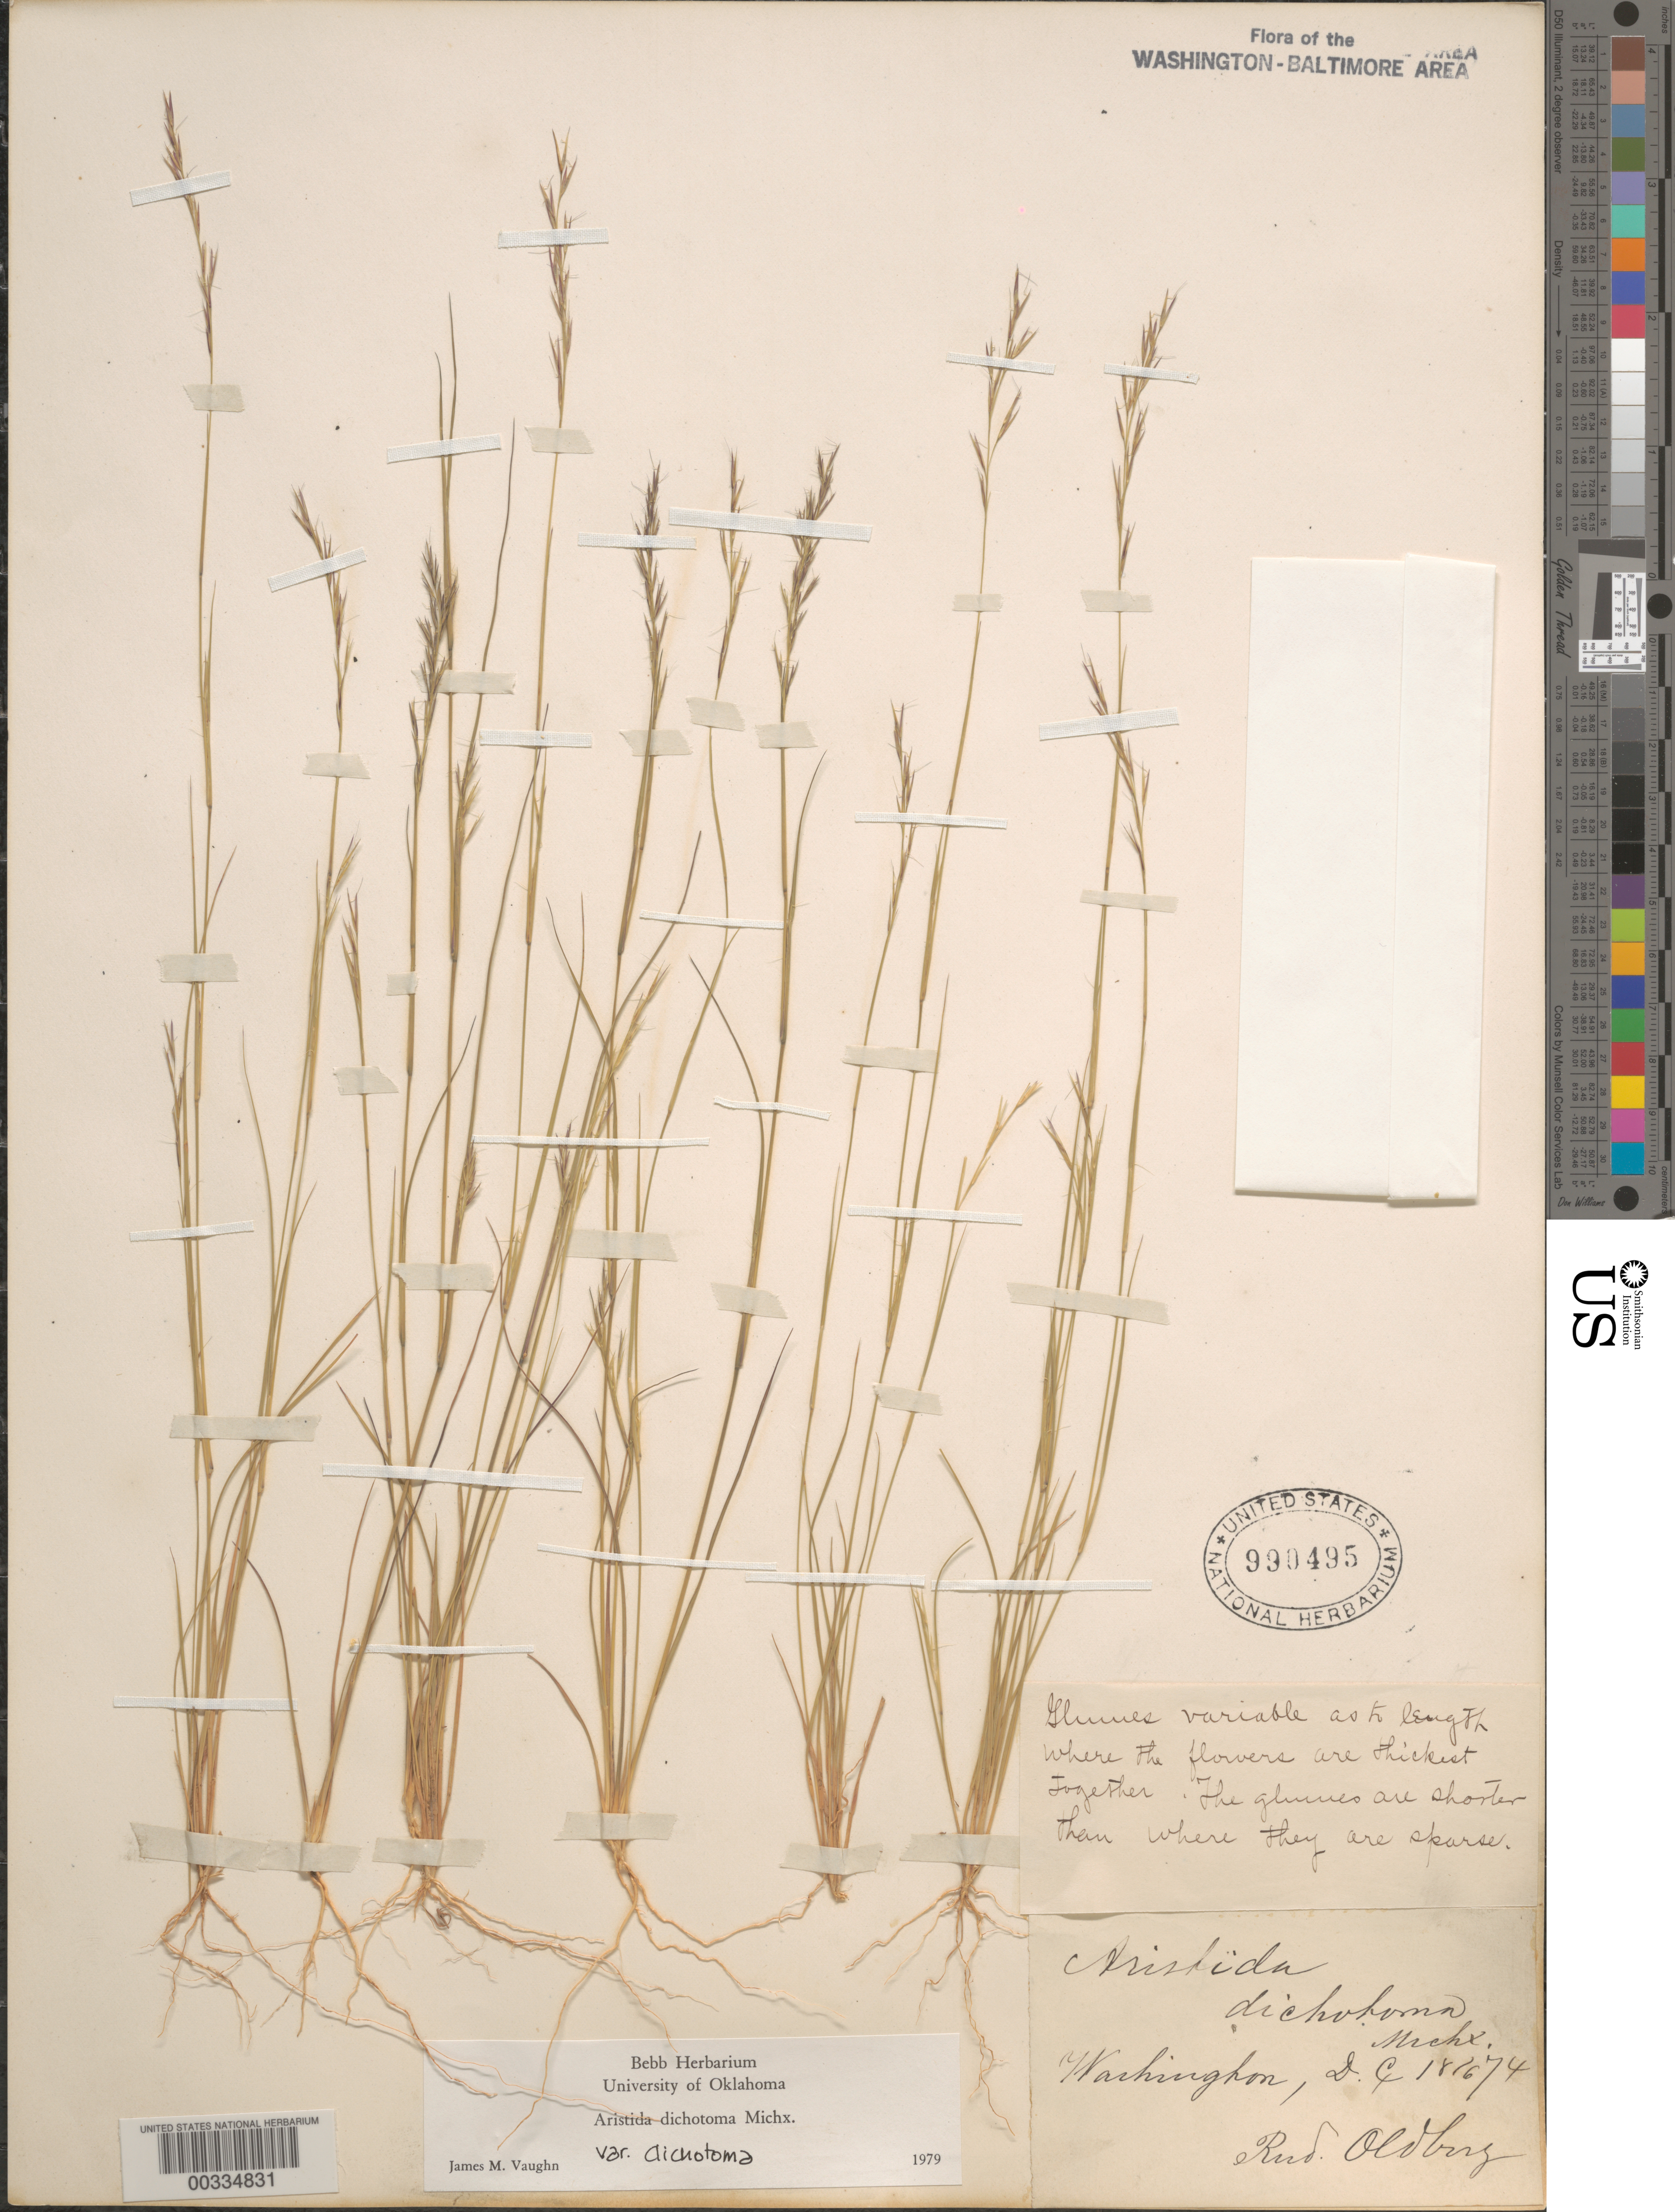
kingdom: Plantae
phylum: Tracheophyta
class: Liliopsida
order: Poales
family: Poaceae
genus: Aristida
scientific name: Aristida dichotoma var. dichotoma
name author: Michx.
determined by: Vaughn, J. M.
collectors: R. Oldberg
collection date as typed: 18 Jun 1874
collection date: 1874-06-18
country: United States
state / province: District of Columbia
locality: Washington area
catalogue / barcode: US 990495